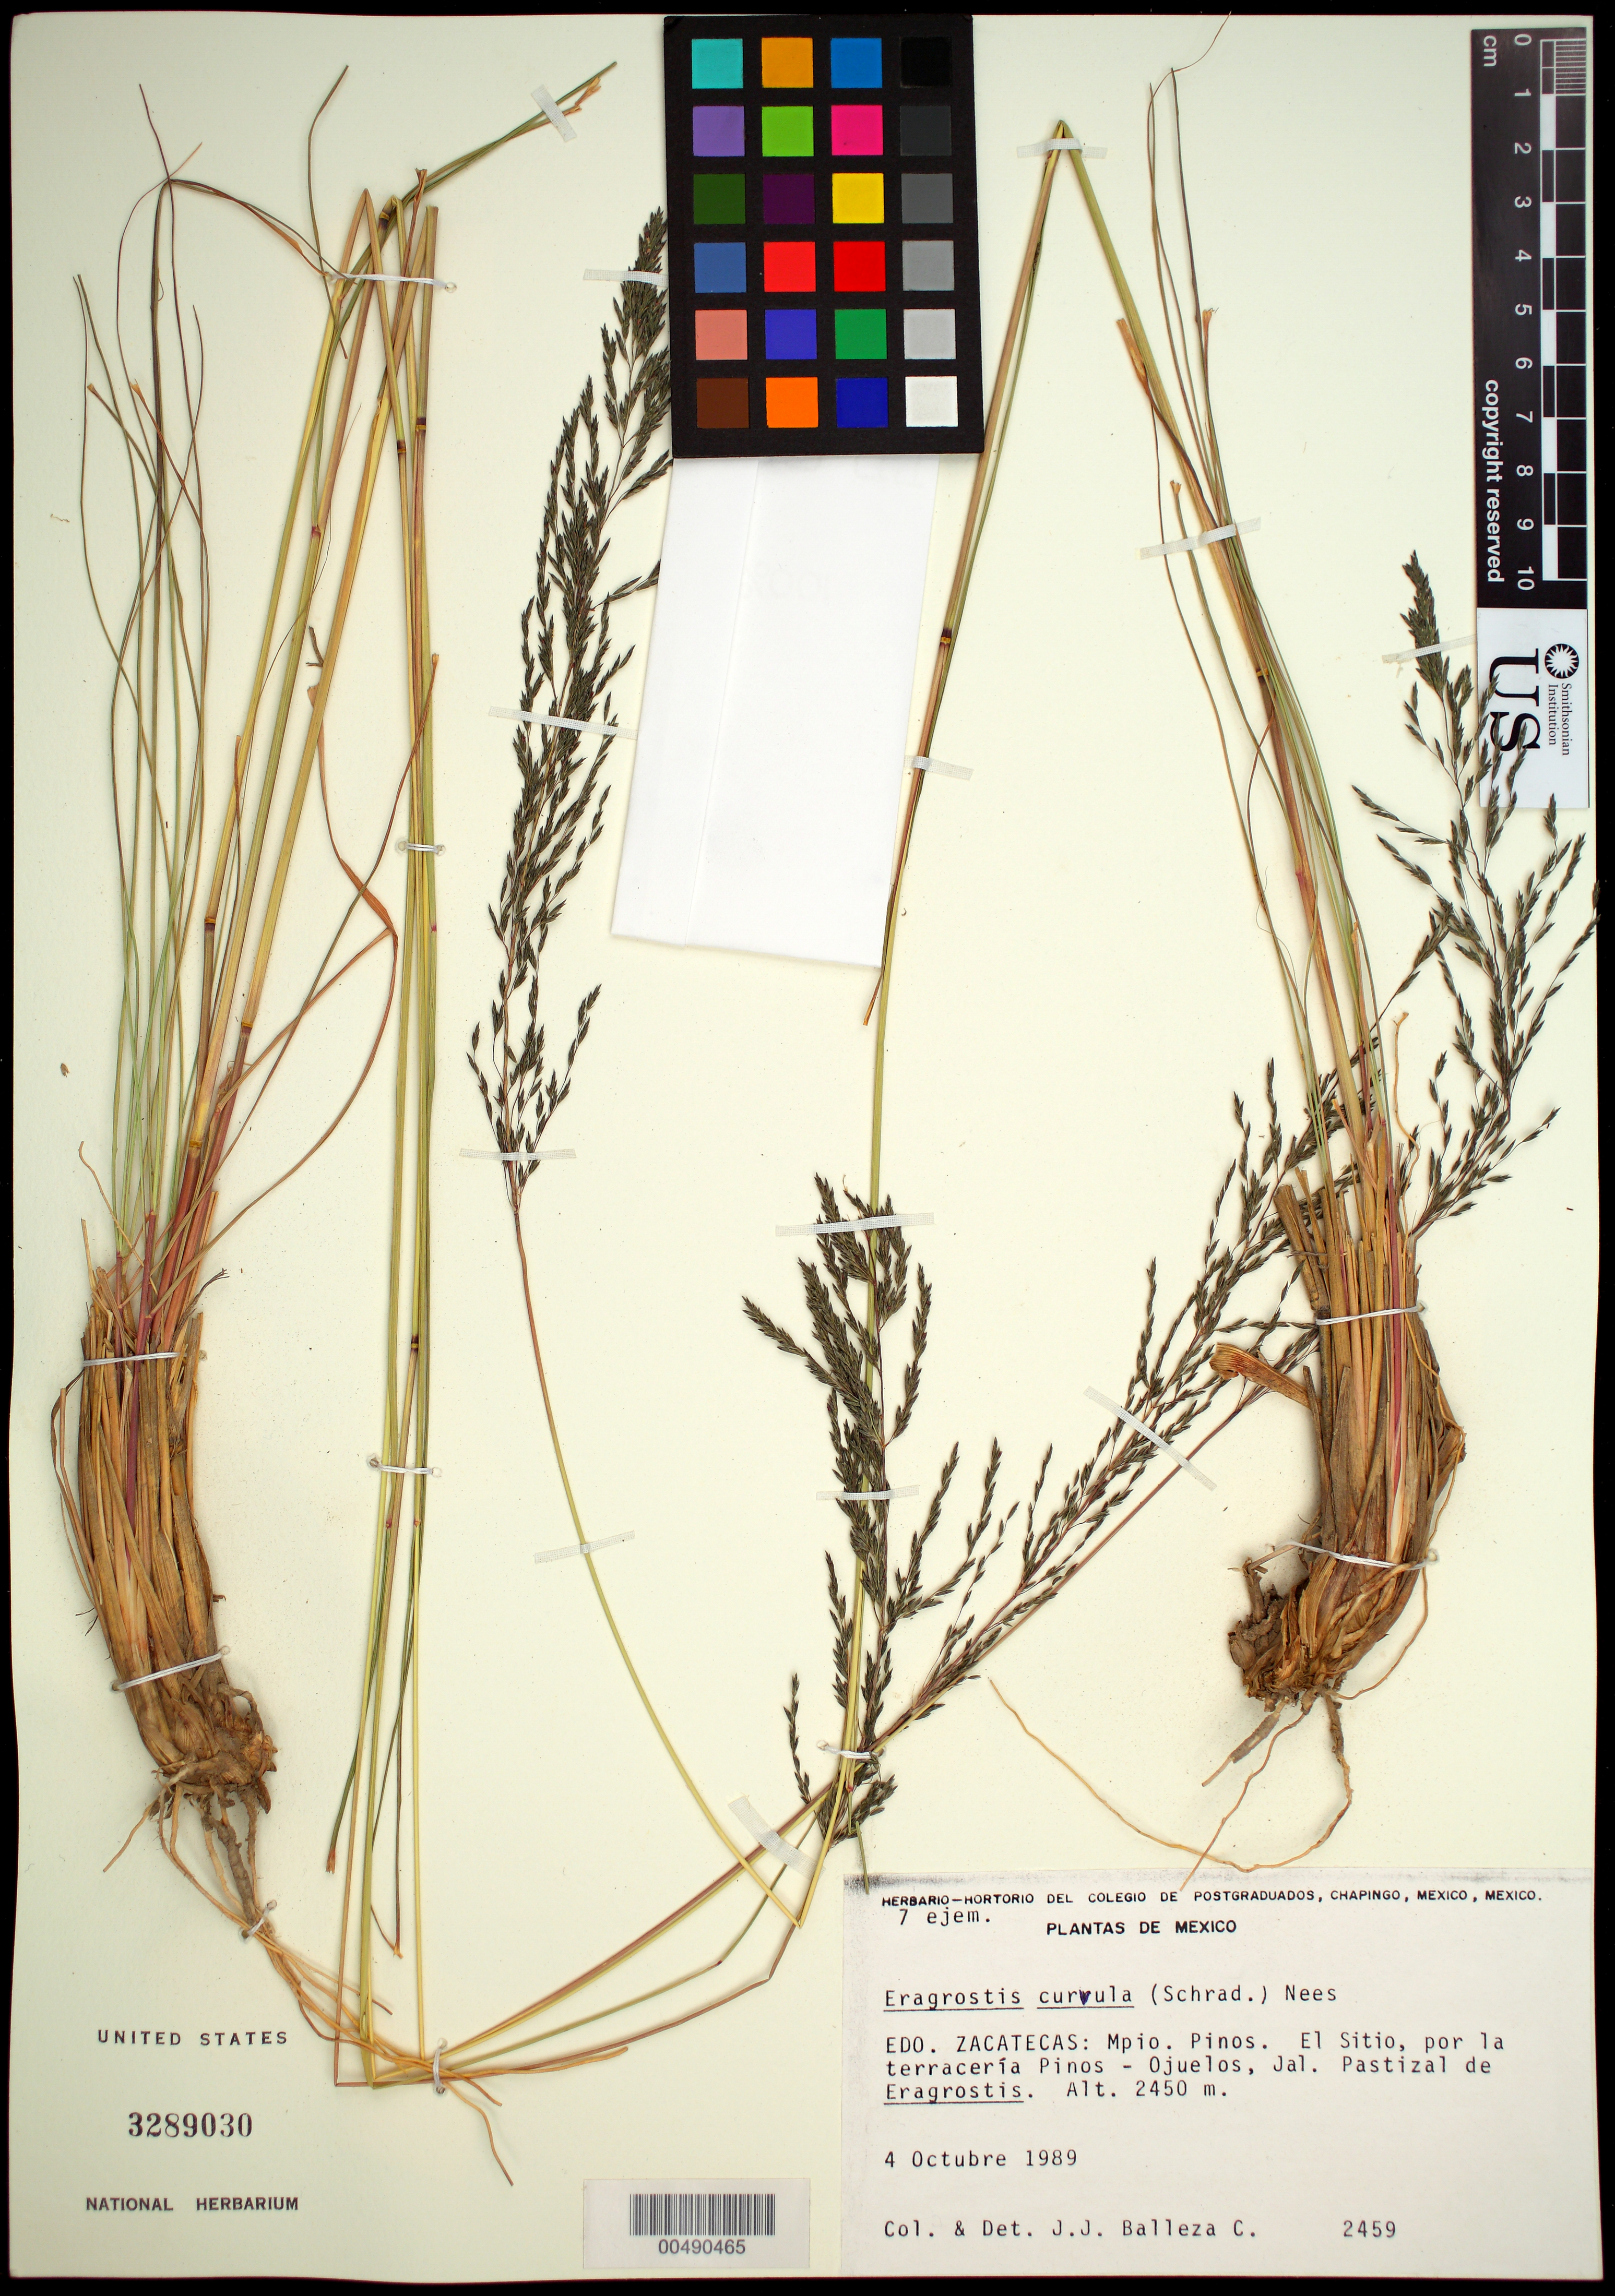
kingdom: Plantae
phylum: Tracheophyta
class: Liliopsida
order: Poales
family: Poaceae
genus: Eragrostis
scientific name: Eragrostis curvula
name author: (Schrad.) Nees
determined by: Balleza C., J. J.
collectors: J. J. Balleza C.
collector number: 2459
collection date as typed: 4 Oct 1989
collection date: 1989-10-04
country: Mexico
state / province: Zacatecas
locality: Pinos Mun., El Sitio, por la terracería Pinos - Ojuelos, Jal.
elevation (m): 2450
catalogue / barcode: US 3289030